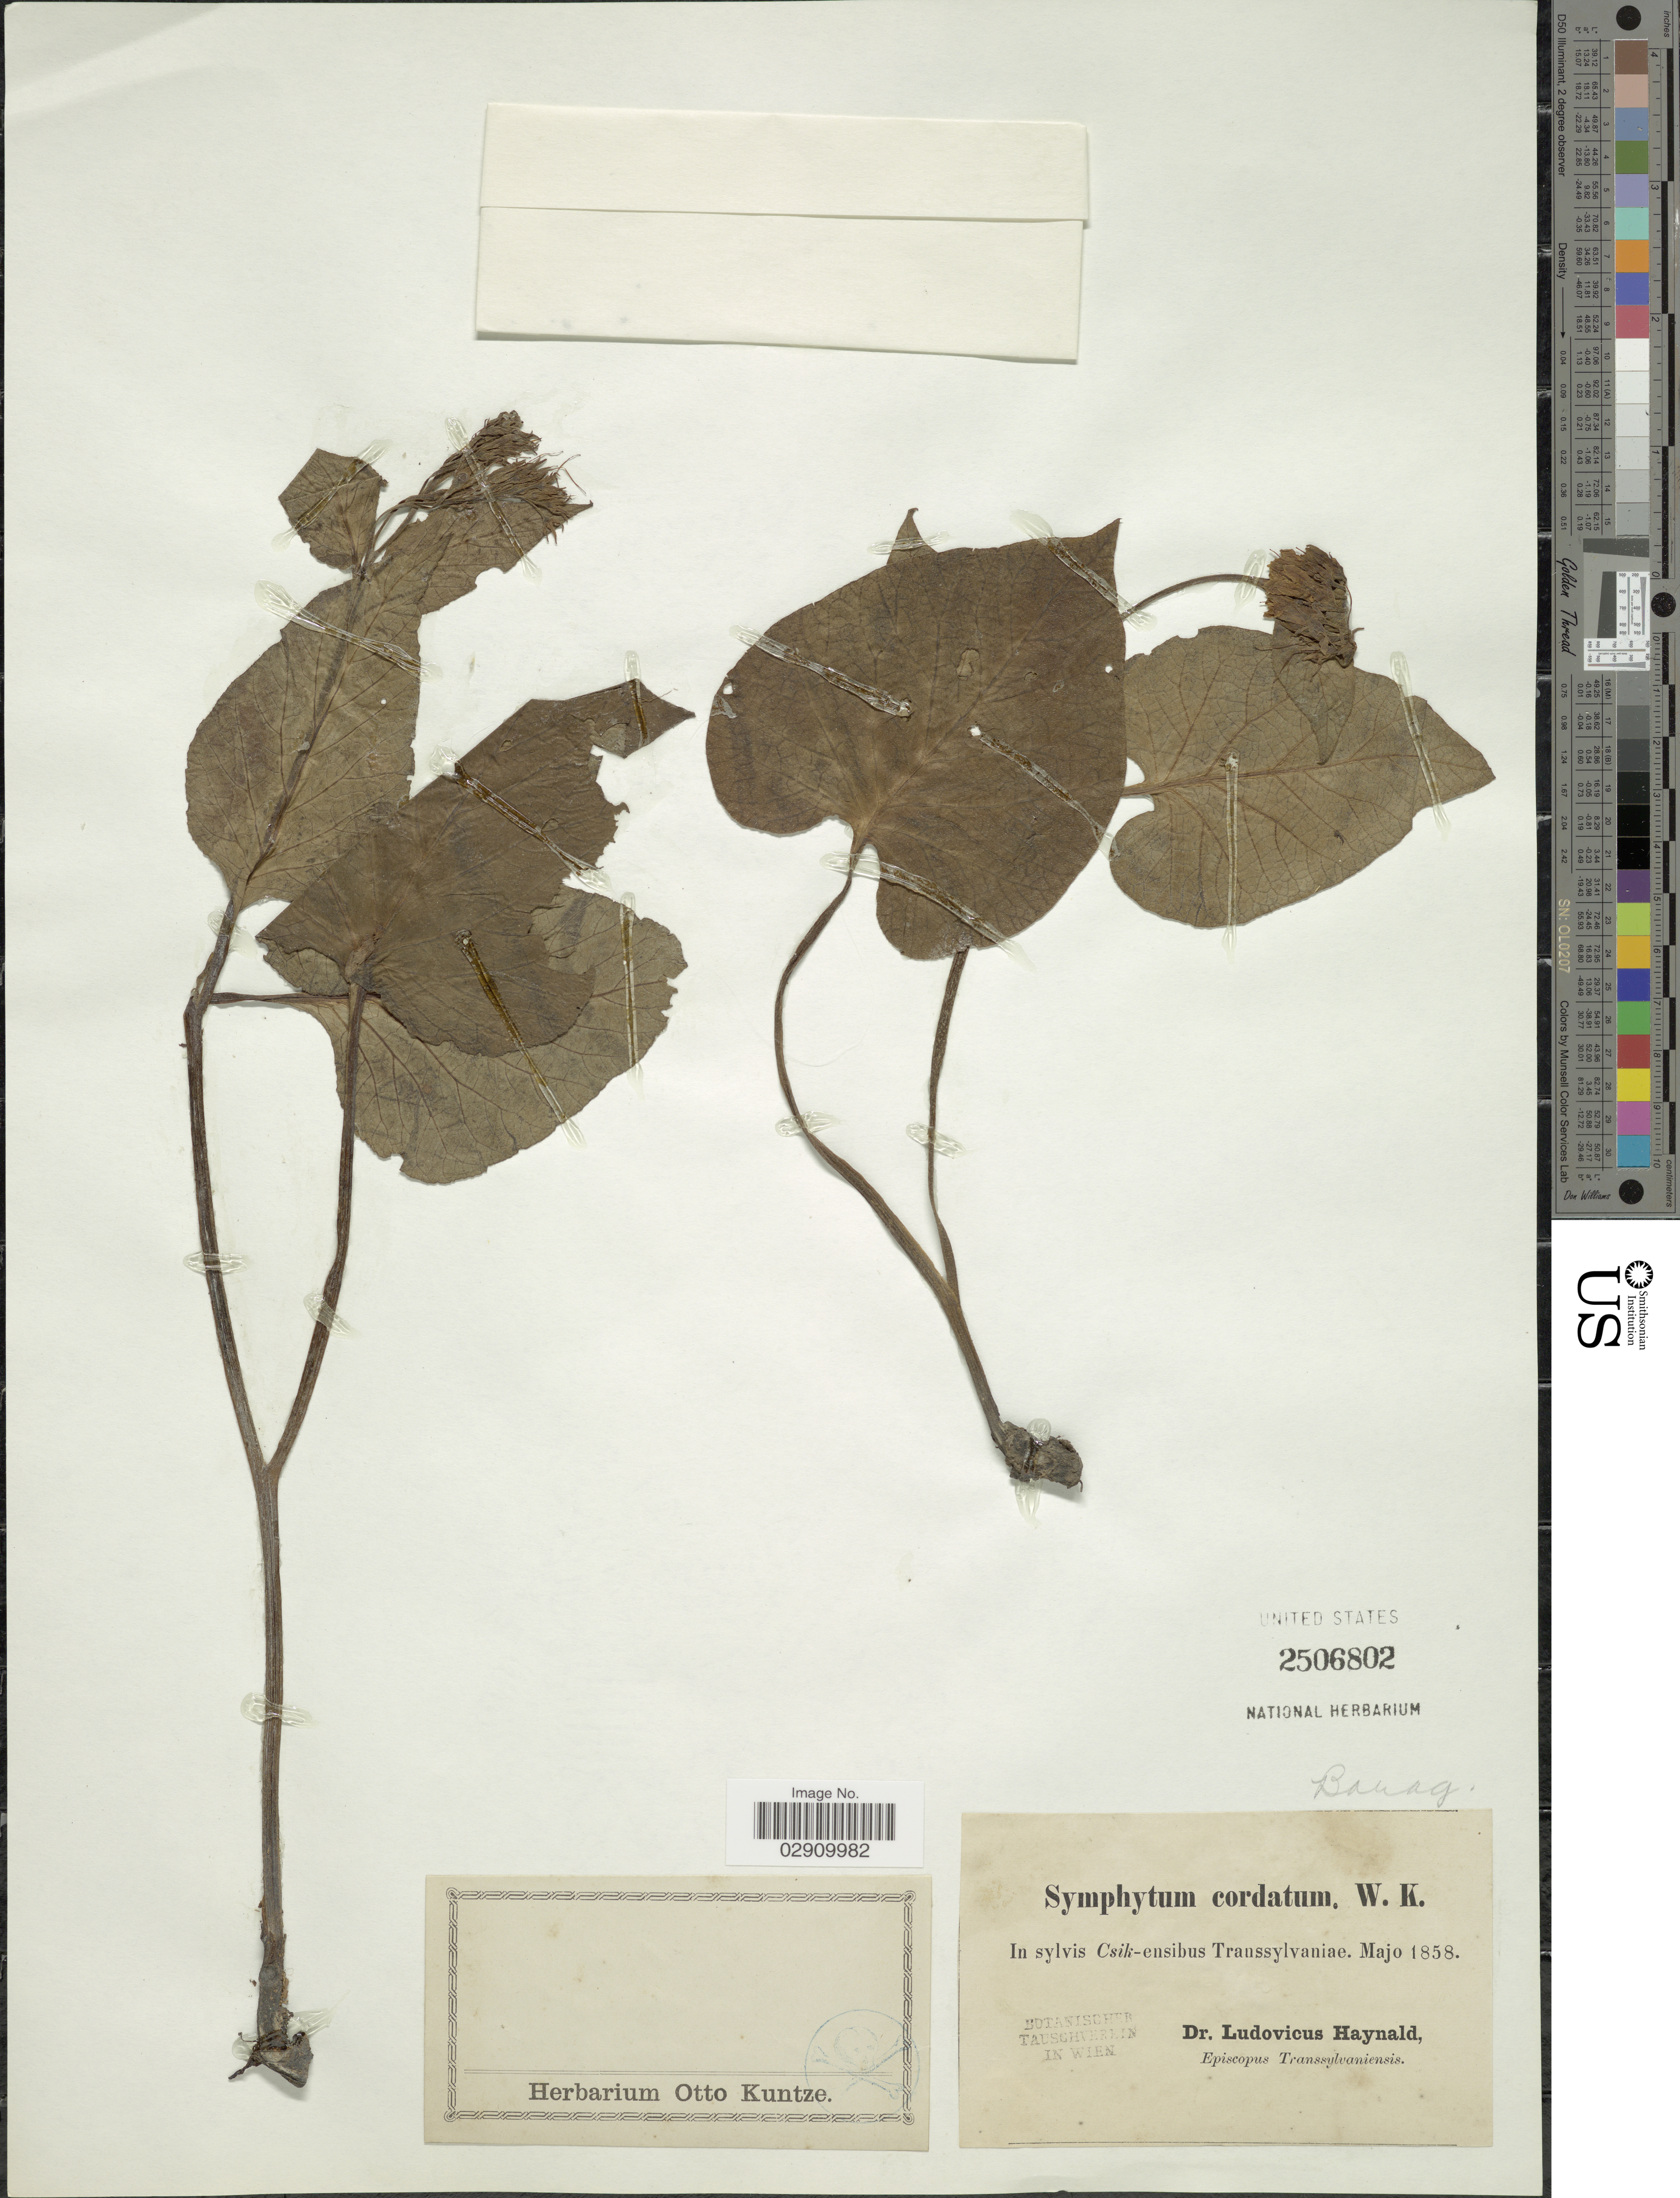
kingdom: Plantae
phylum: Tracheophyta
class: Magnoliopsida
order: Boraginales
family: Boraginaceae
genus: Symphytum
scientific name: Symphytum cordatum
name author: Waldst. & Kit.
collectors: L. Haynald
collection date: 1858-05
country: Romania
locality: In sylvis Csik-ensibus Transsylvaniae.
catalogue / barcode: US 2506802